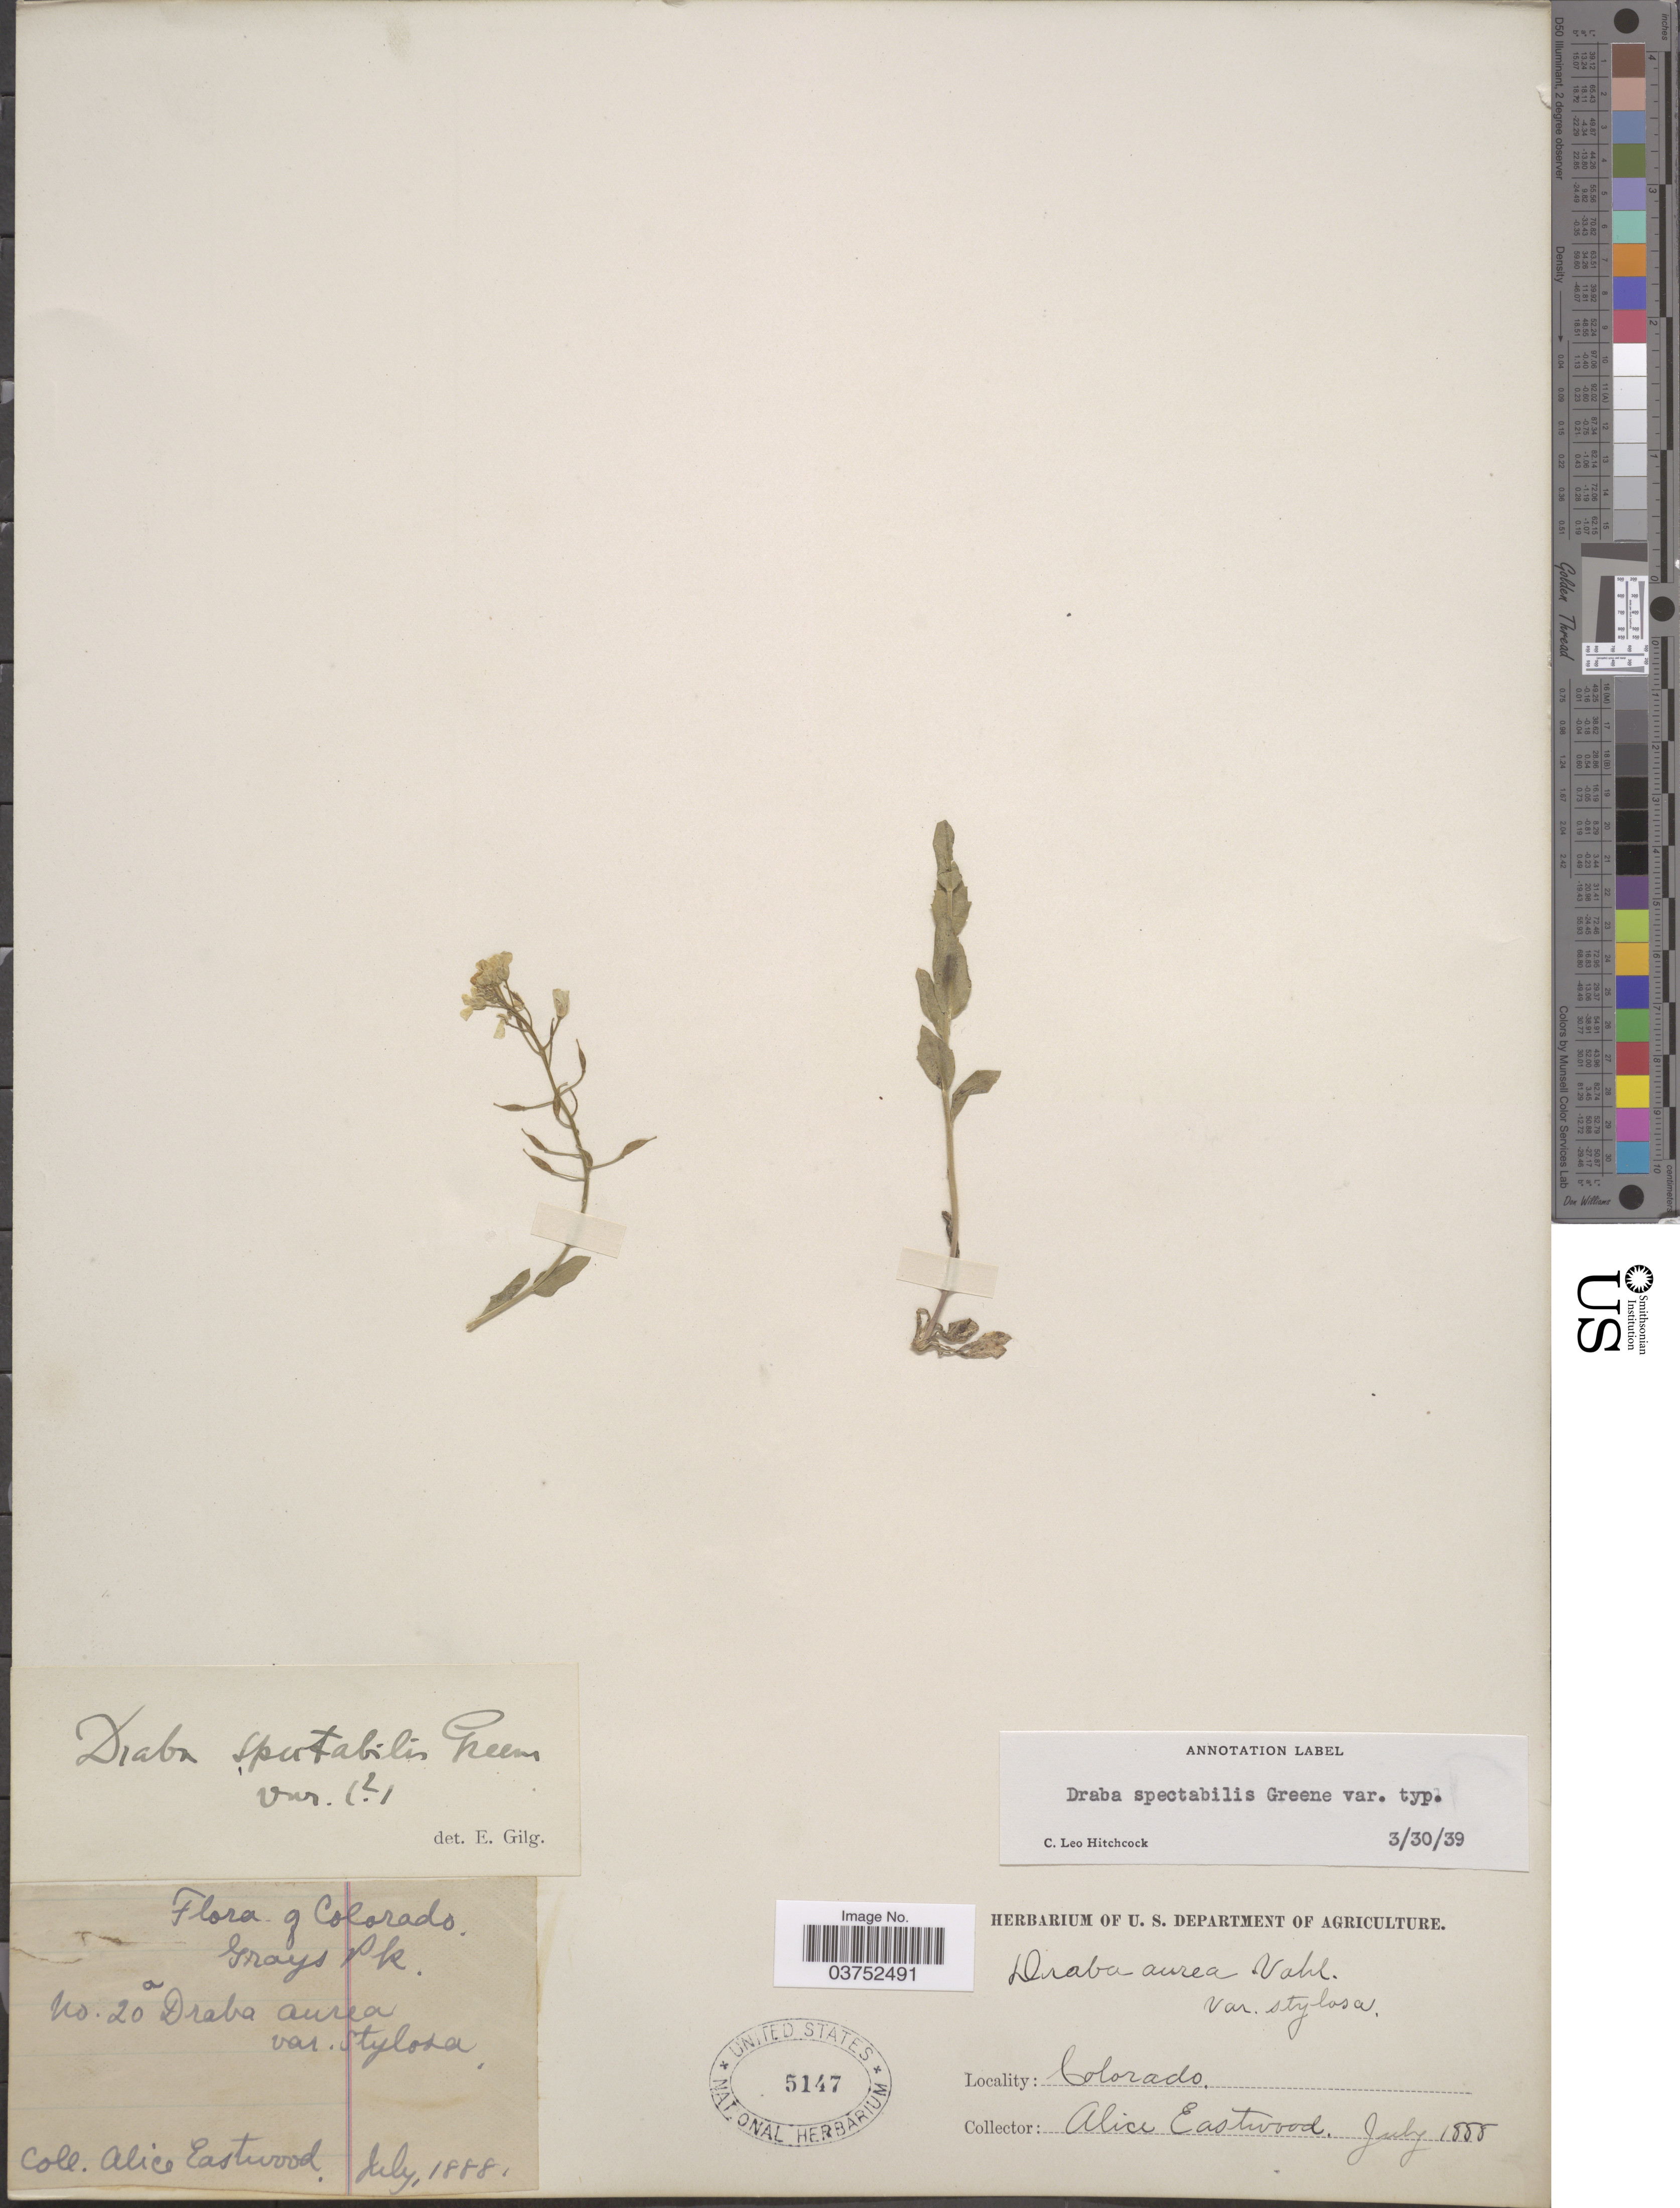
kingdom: Plantae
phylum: Tracheophyta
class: Magnoliopsida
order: Brassicales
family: Brassicaceae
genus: Draba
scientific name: Draba spectabilis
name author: Greene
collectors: A. Eastwood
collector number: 20a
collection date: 1888-07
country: United States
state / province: Colorado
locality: Grays Pk.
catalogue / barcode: US 5147